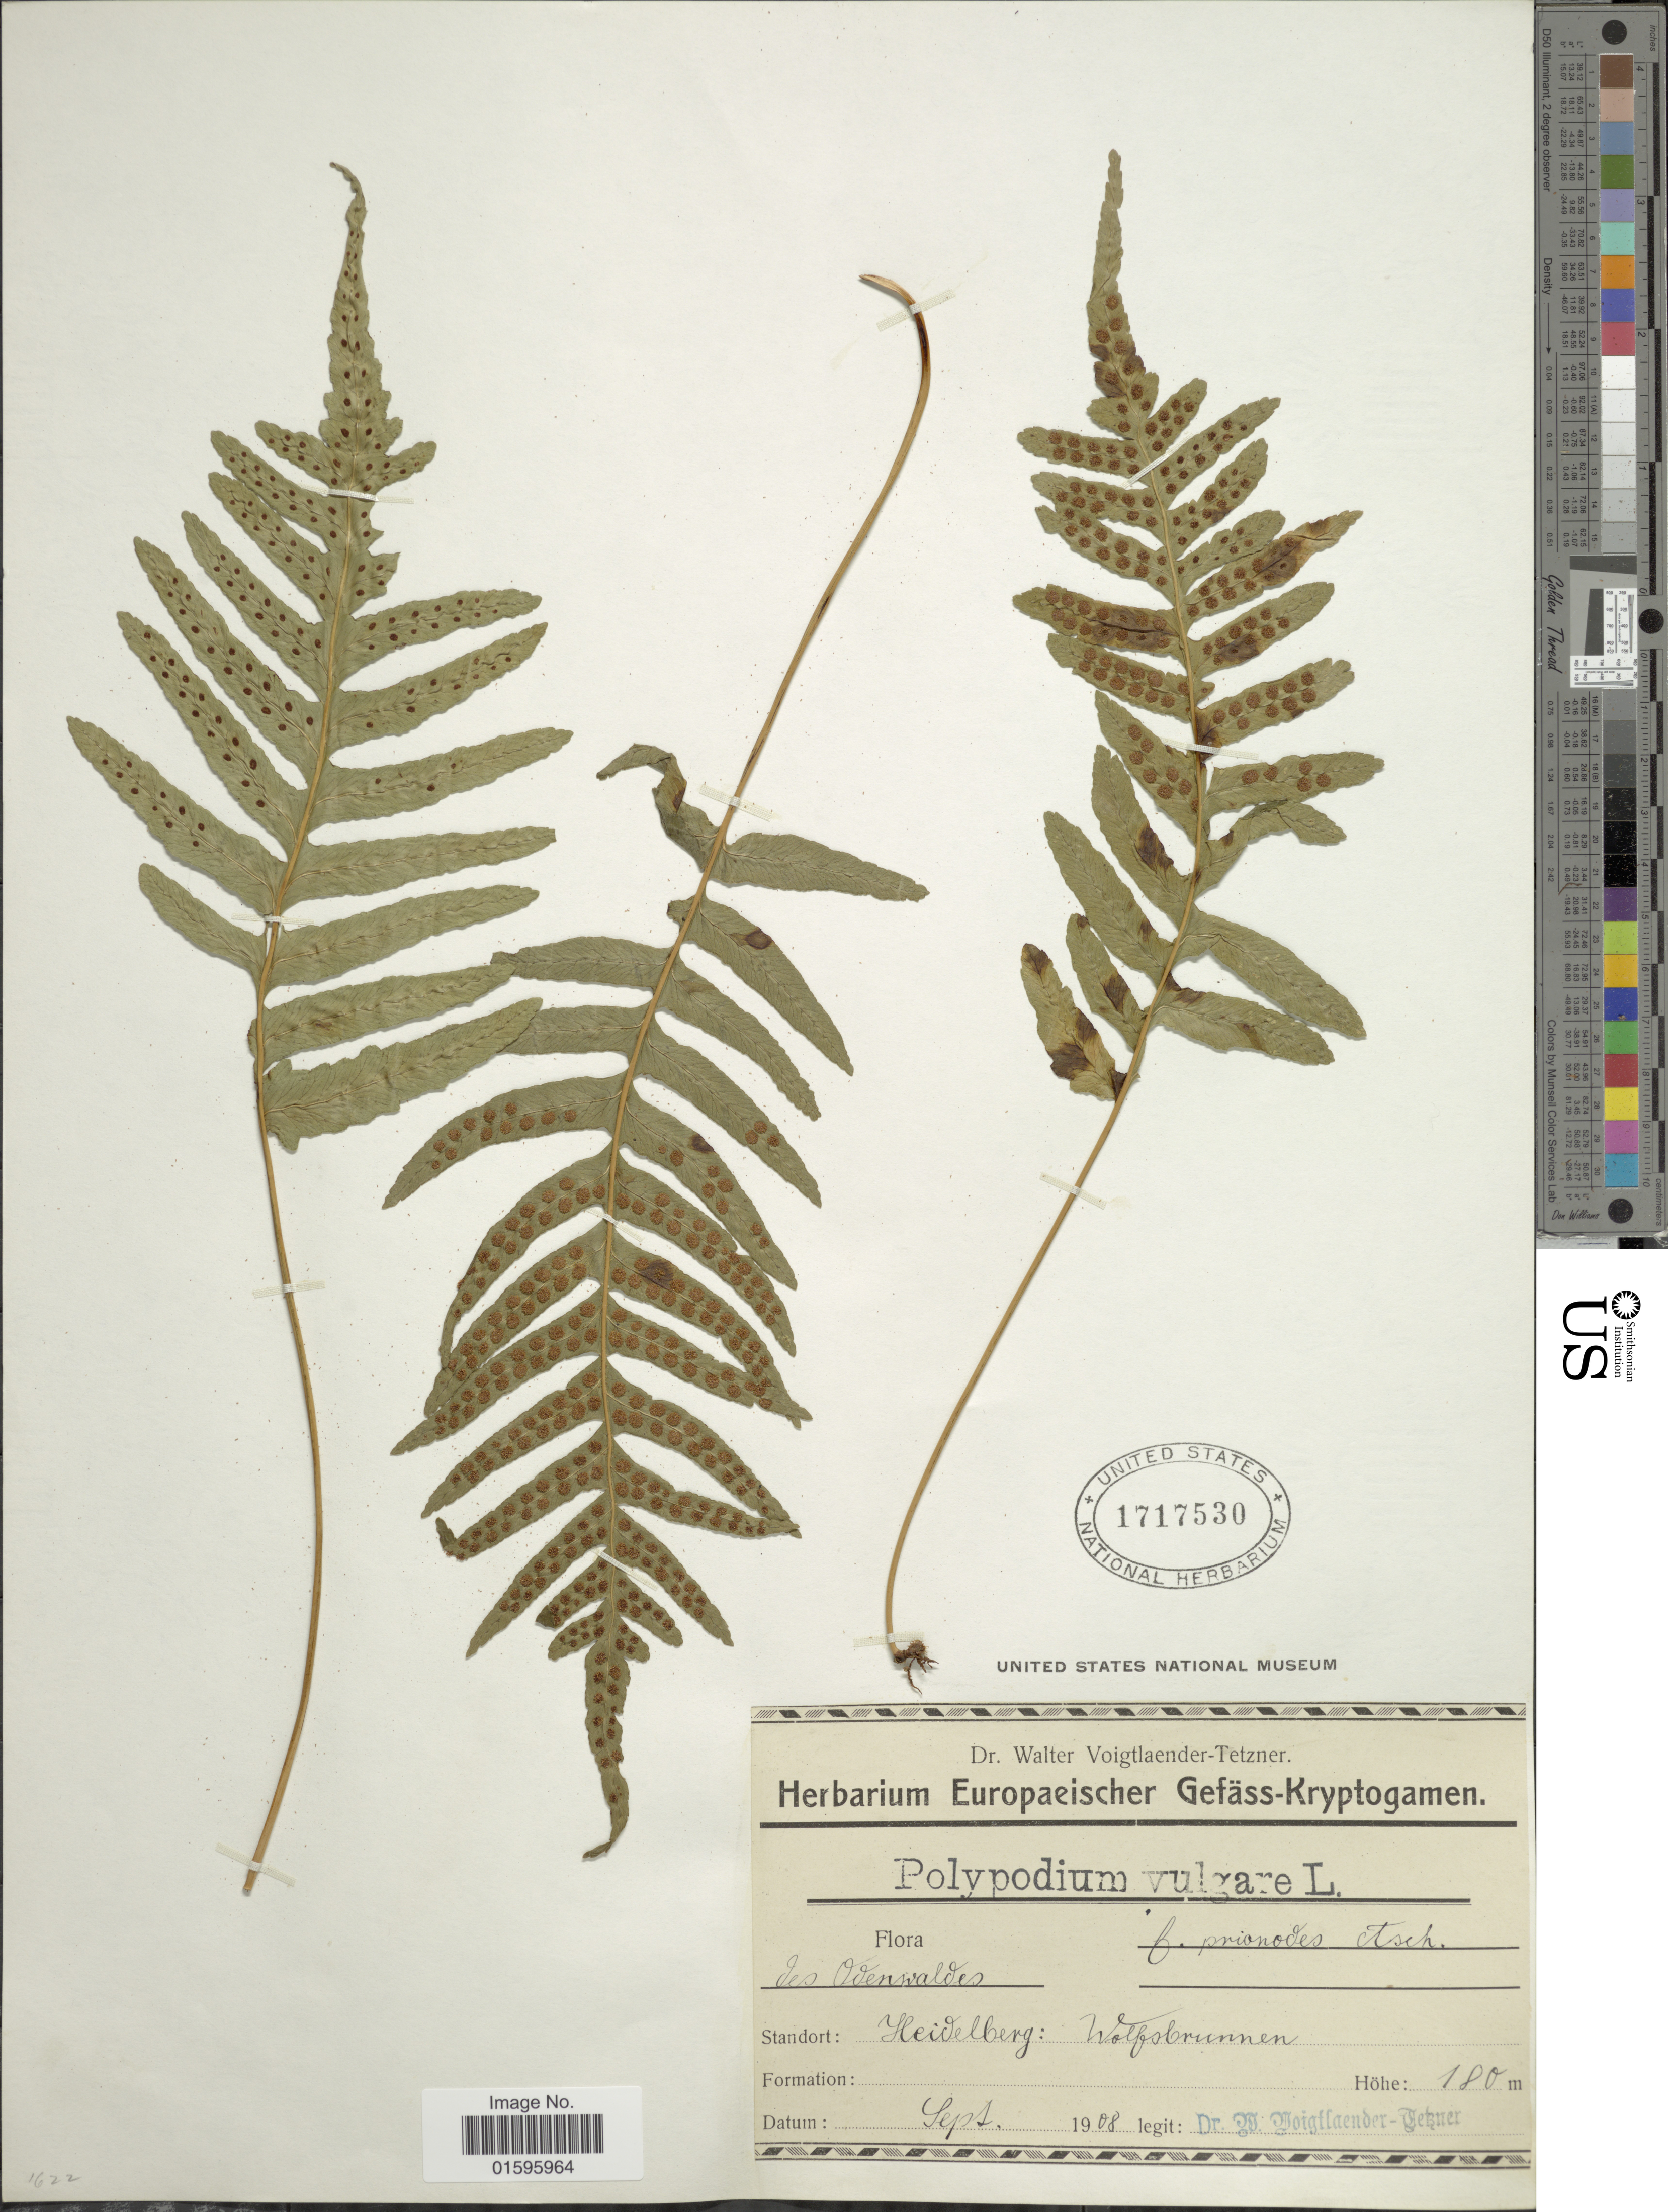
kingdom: Plantae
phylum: Tracheophyta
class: Polypodiopsida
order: Polypodiales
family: Polypodiaceae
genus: Polypodium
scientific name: Polypodium vulgare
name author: L.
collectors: W. Voigtlander-Tetzner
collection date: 1908-09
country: Germany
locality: Odenwaldes, Heidelberg, Wolfsbrunnen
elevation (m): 180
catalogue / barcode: US 1717530